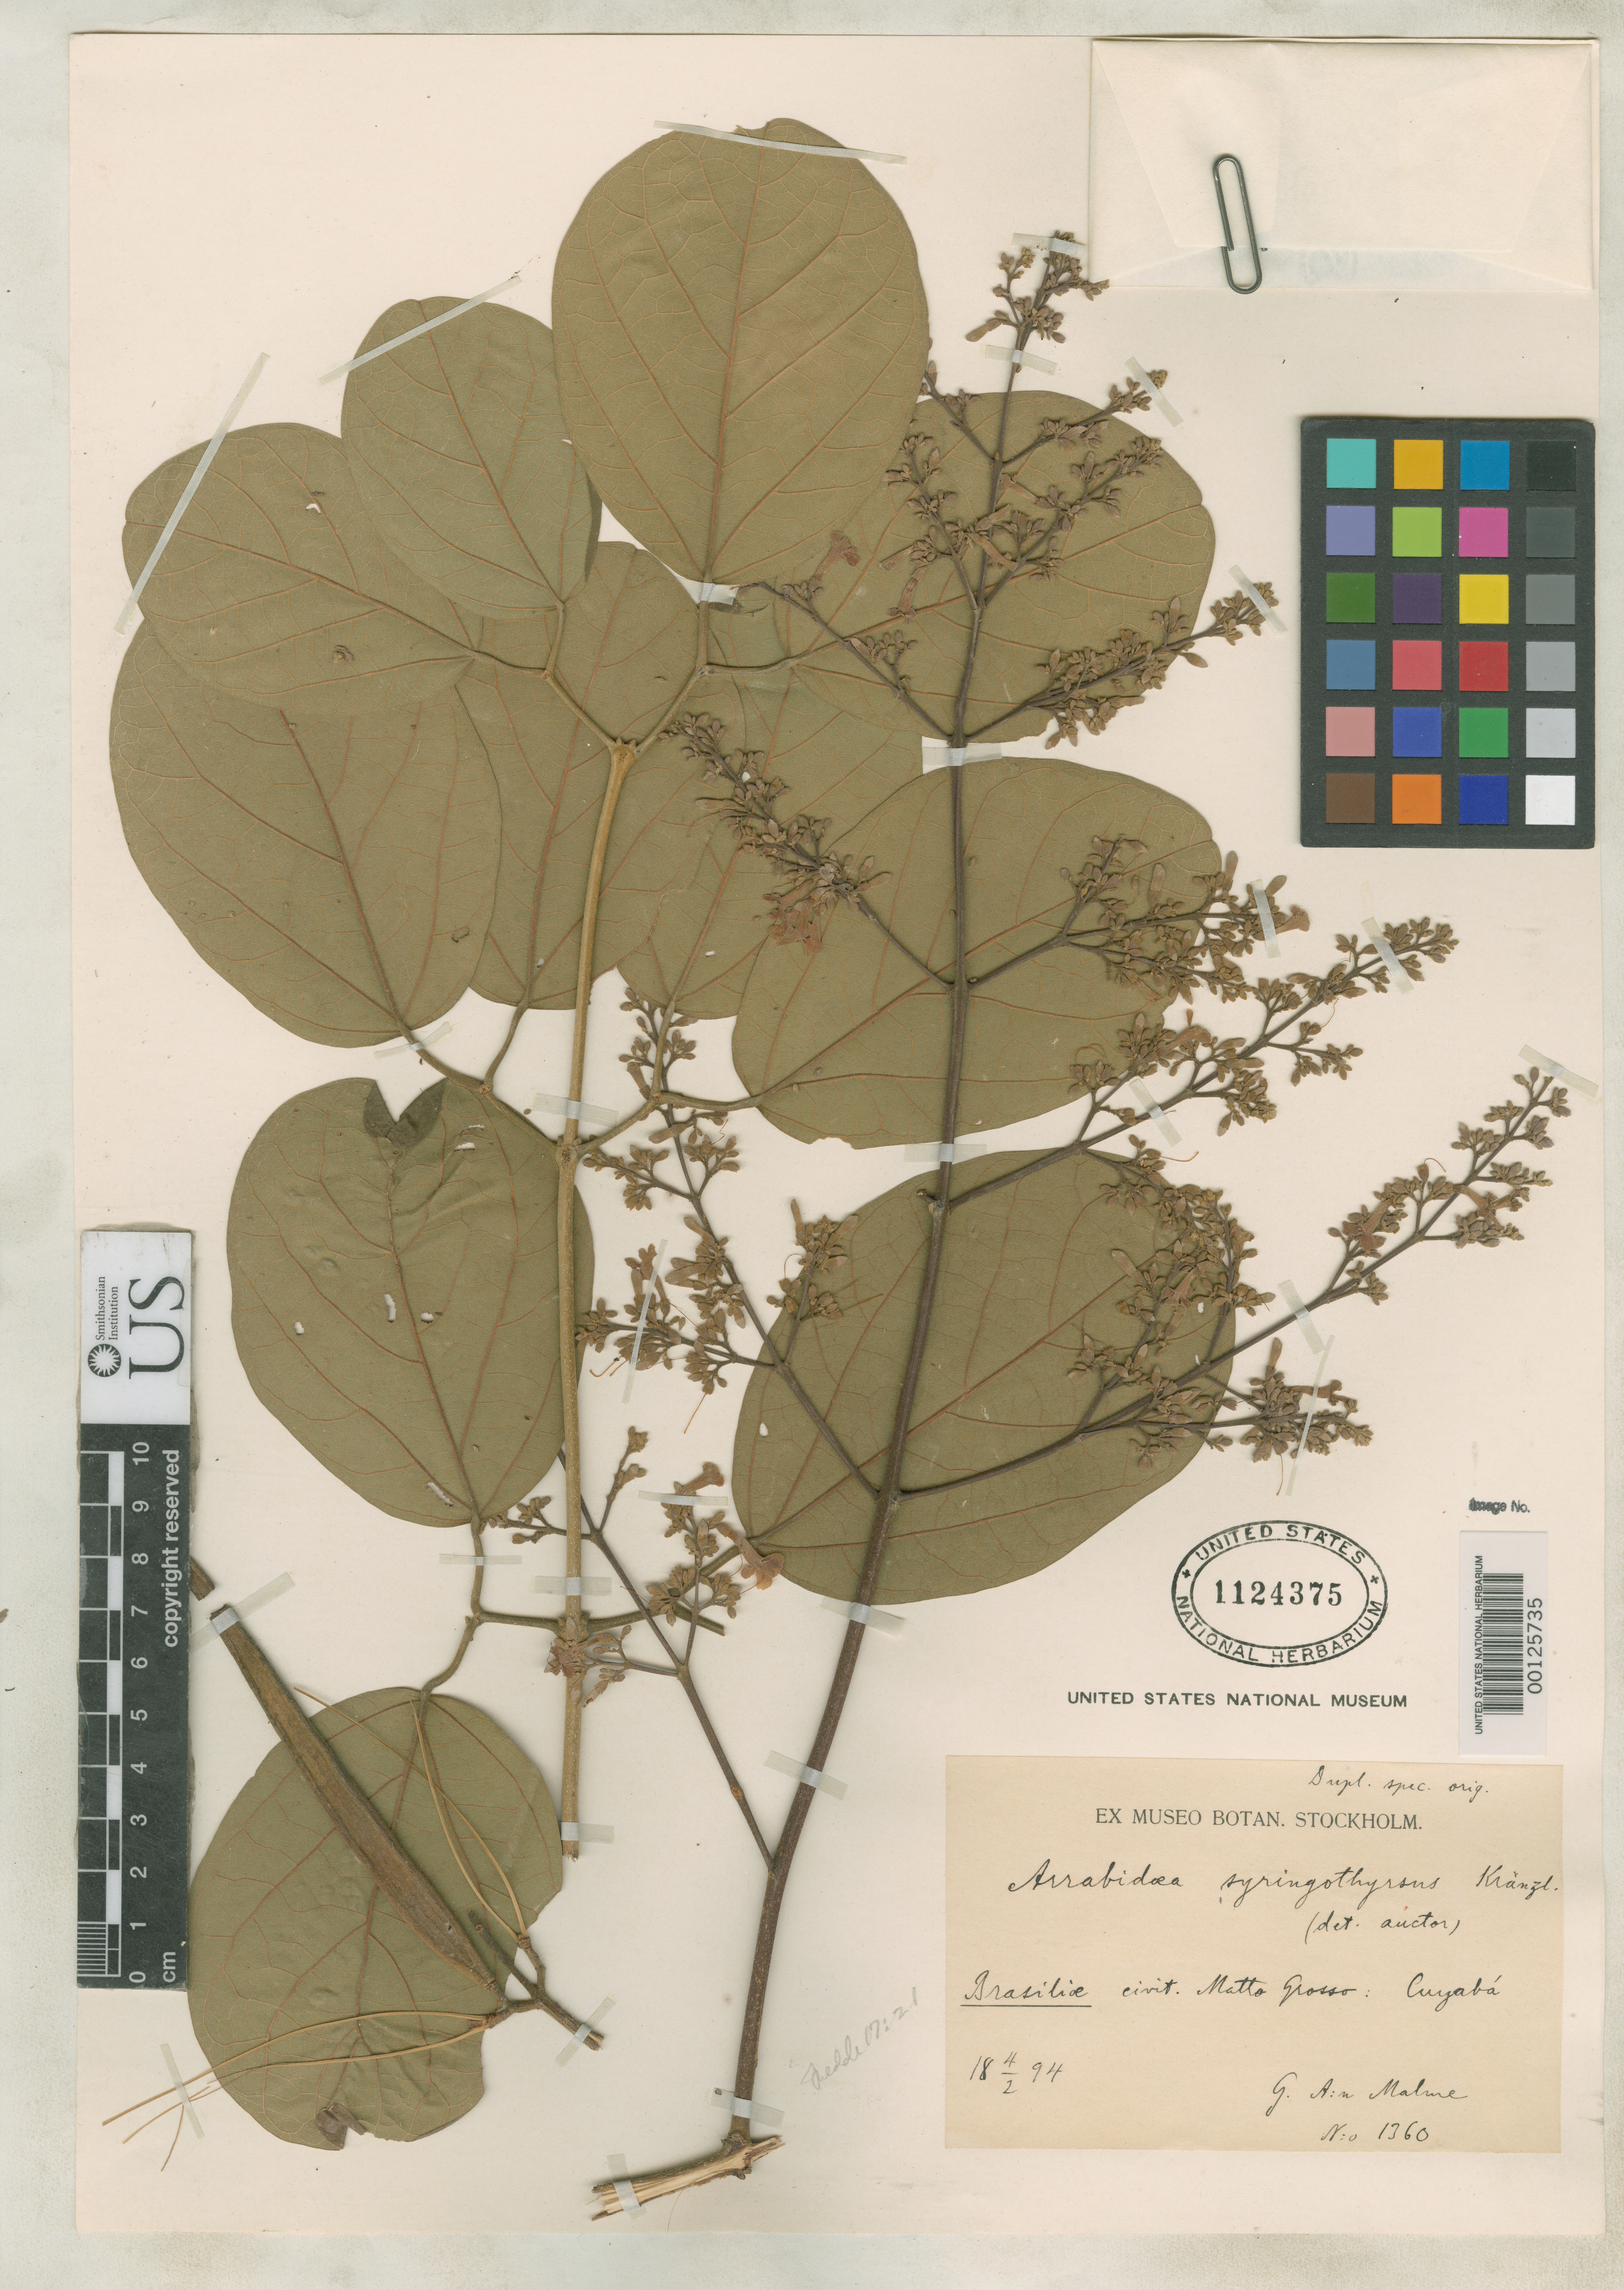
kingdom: Plantae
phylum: Tracheophyta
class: Magnoliopsida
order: Lamiales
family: Bignoniaceae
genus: Arrabidaea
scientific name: Arrabidaea syringothyrsus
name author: Kraenzl.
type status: Isotype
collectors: G. O. A. Malme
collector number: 1360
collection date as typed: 1894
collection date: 1894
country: Brazil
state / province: Mato Grosso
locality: Cuyaba.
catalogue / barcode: US 1124375